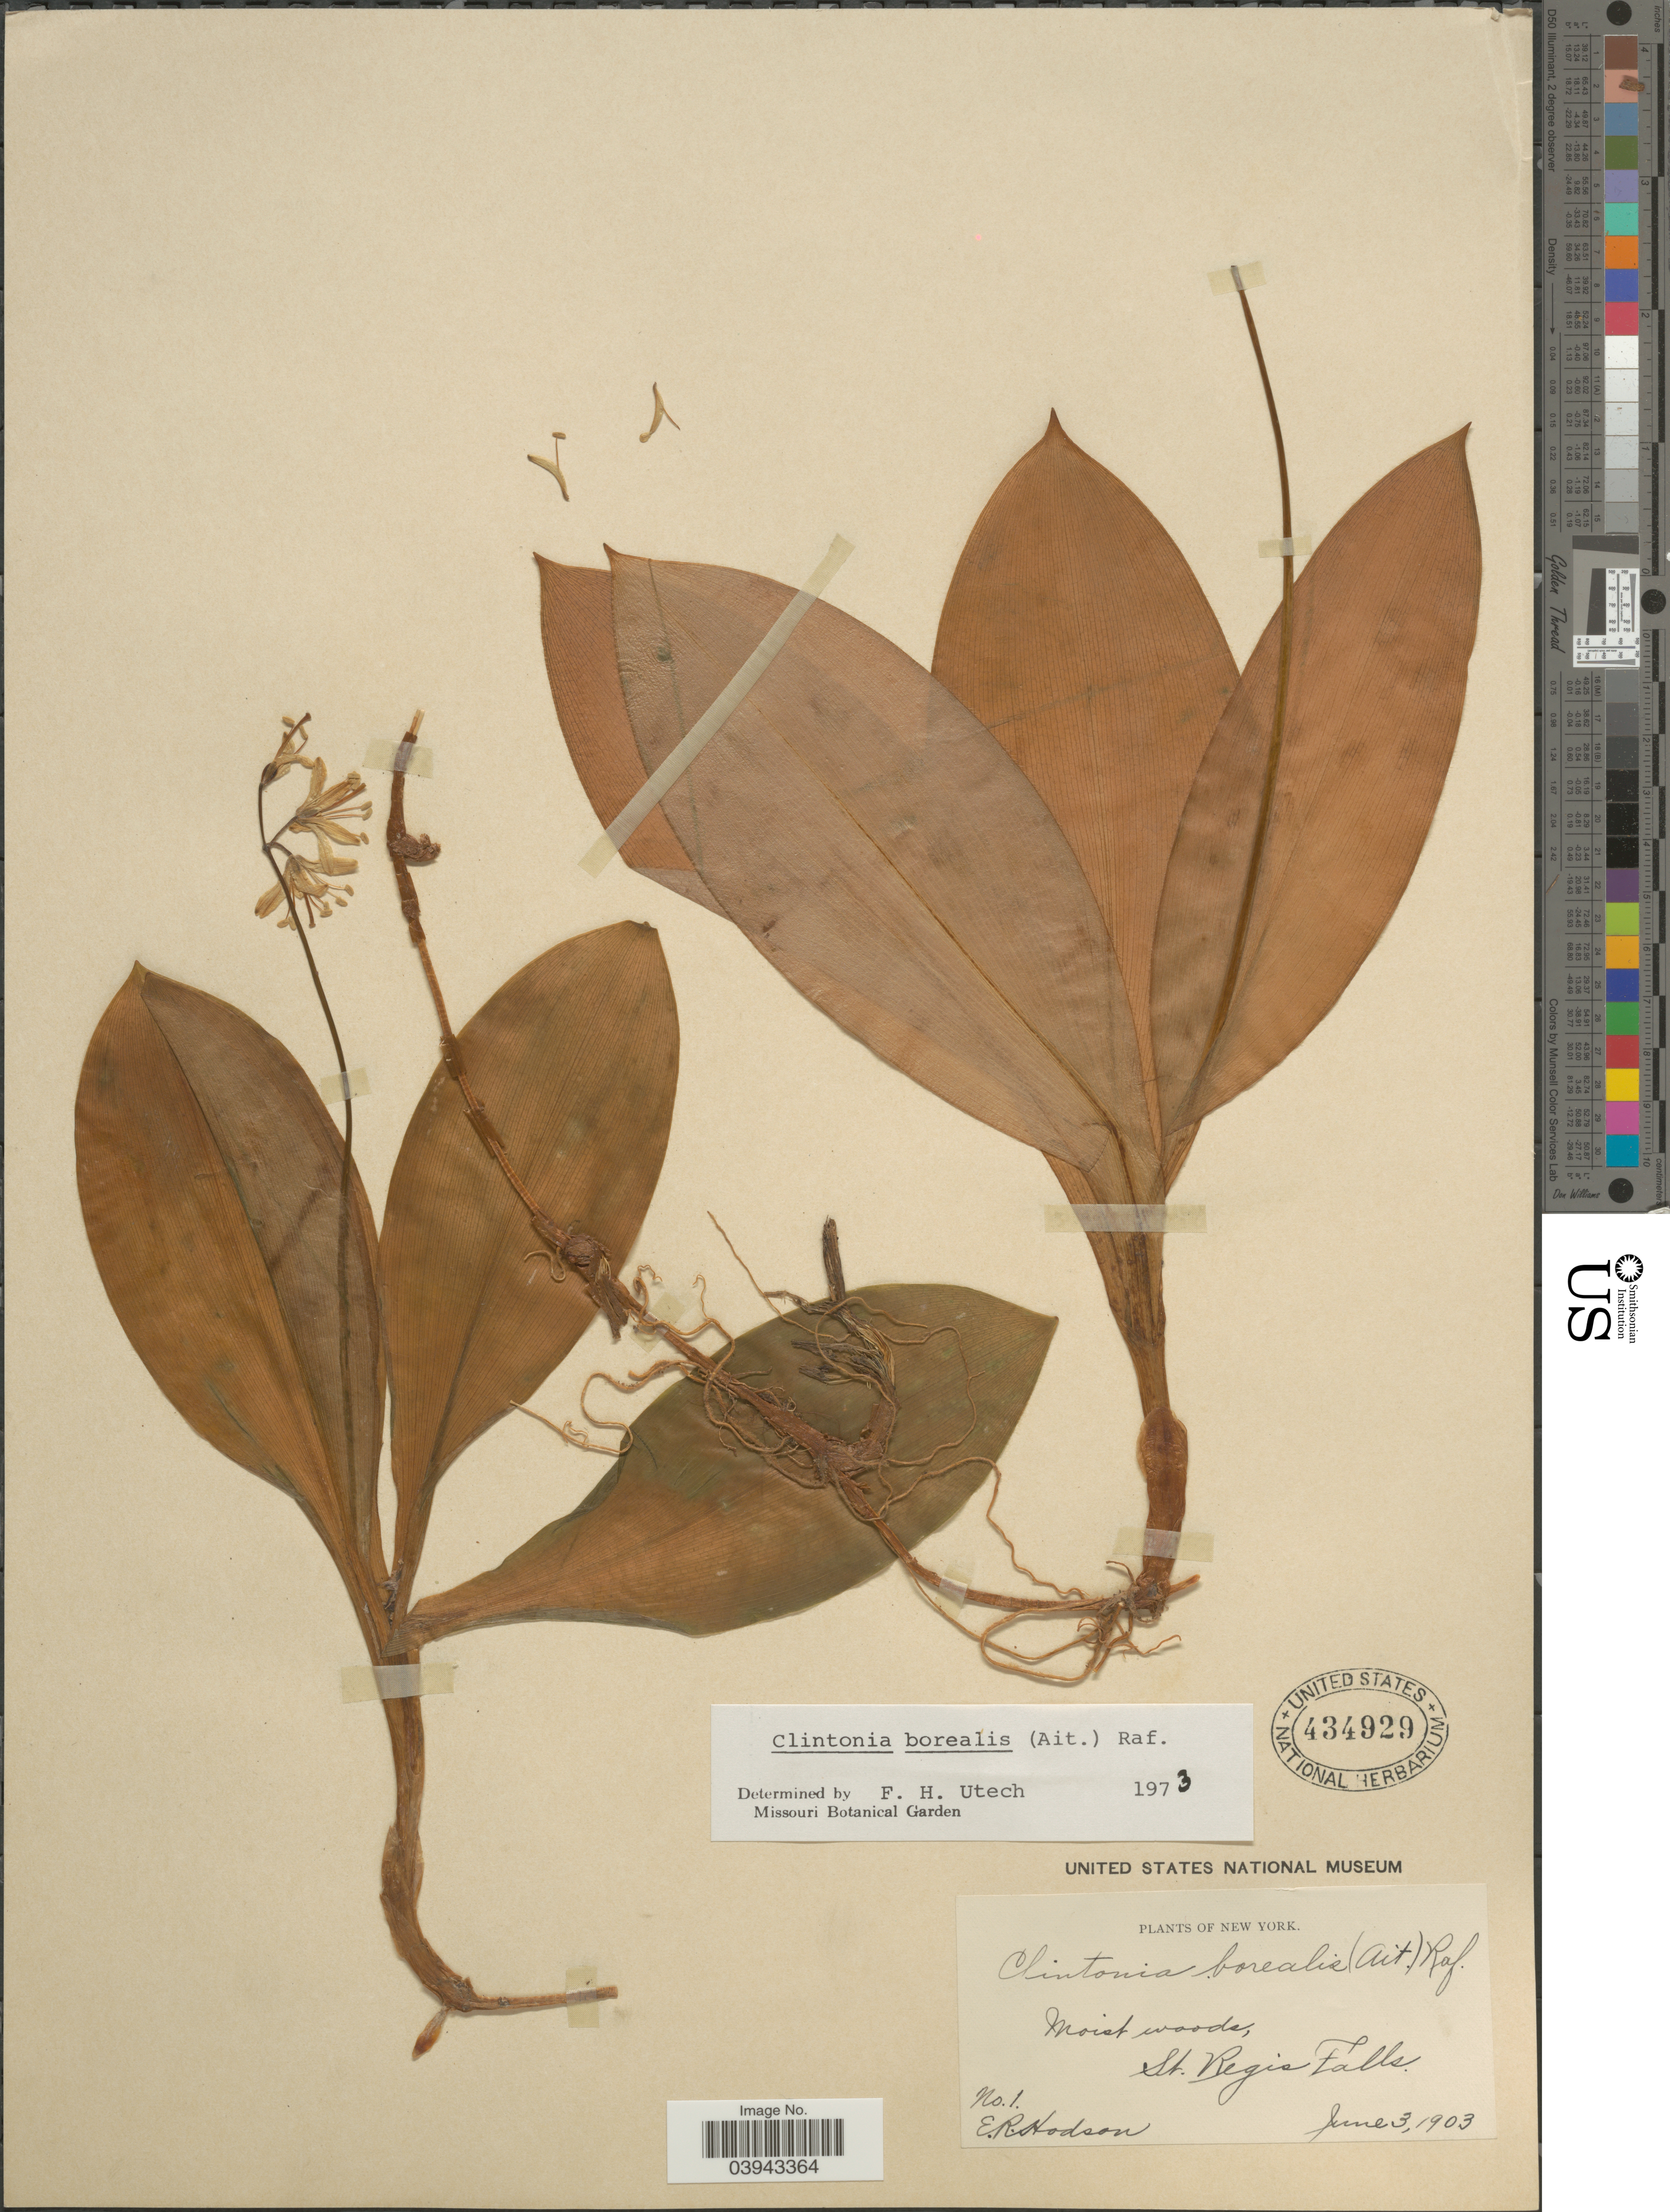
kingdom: Plantae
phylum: Tracheophyta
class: Liliopsida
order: Liliales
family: Liliaceae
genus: Clintonia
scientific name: Clintonia borealis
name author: (Aiton) Raf.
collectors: E. Hodson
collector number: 1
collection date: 1903-06-03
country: United States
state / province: New York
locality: St. Regis Falls.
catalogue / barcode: US 434929